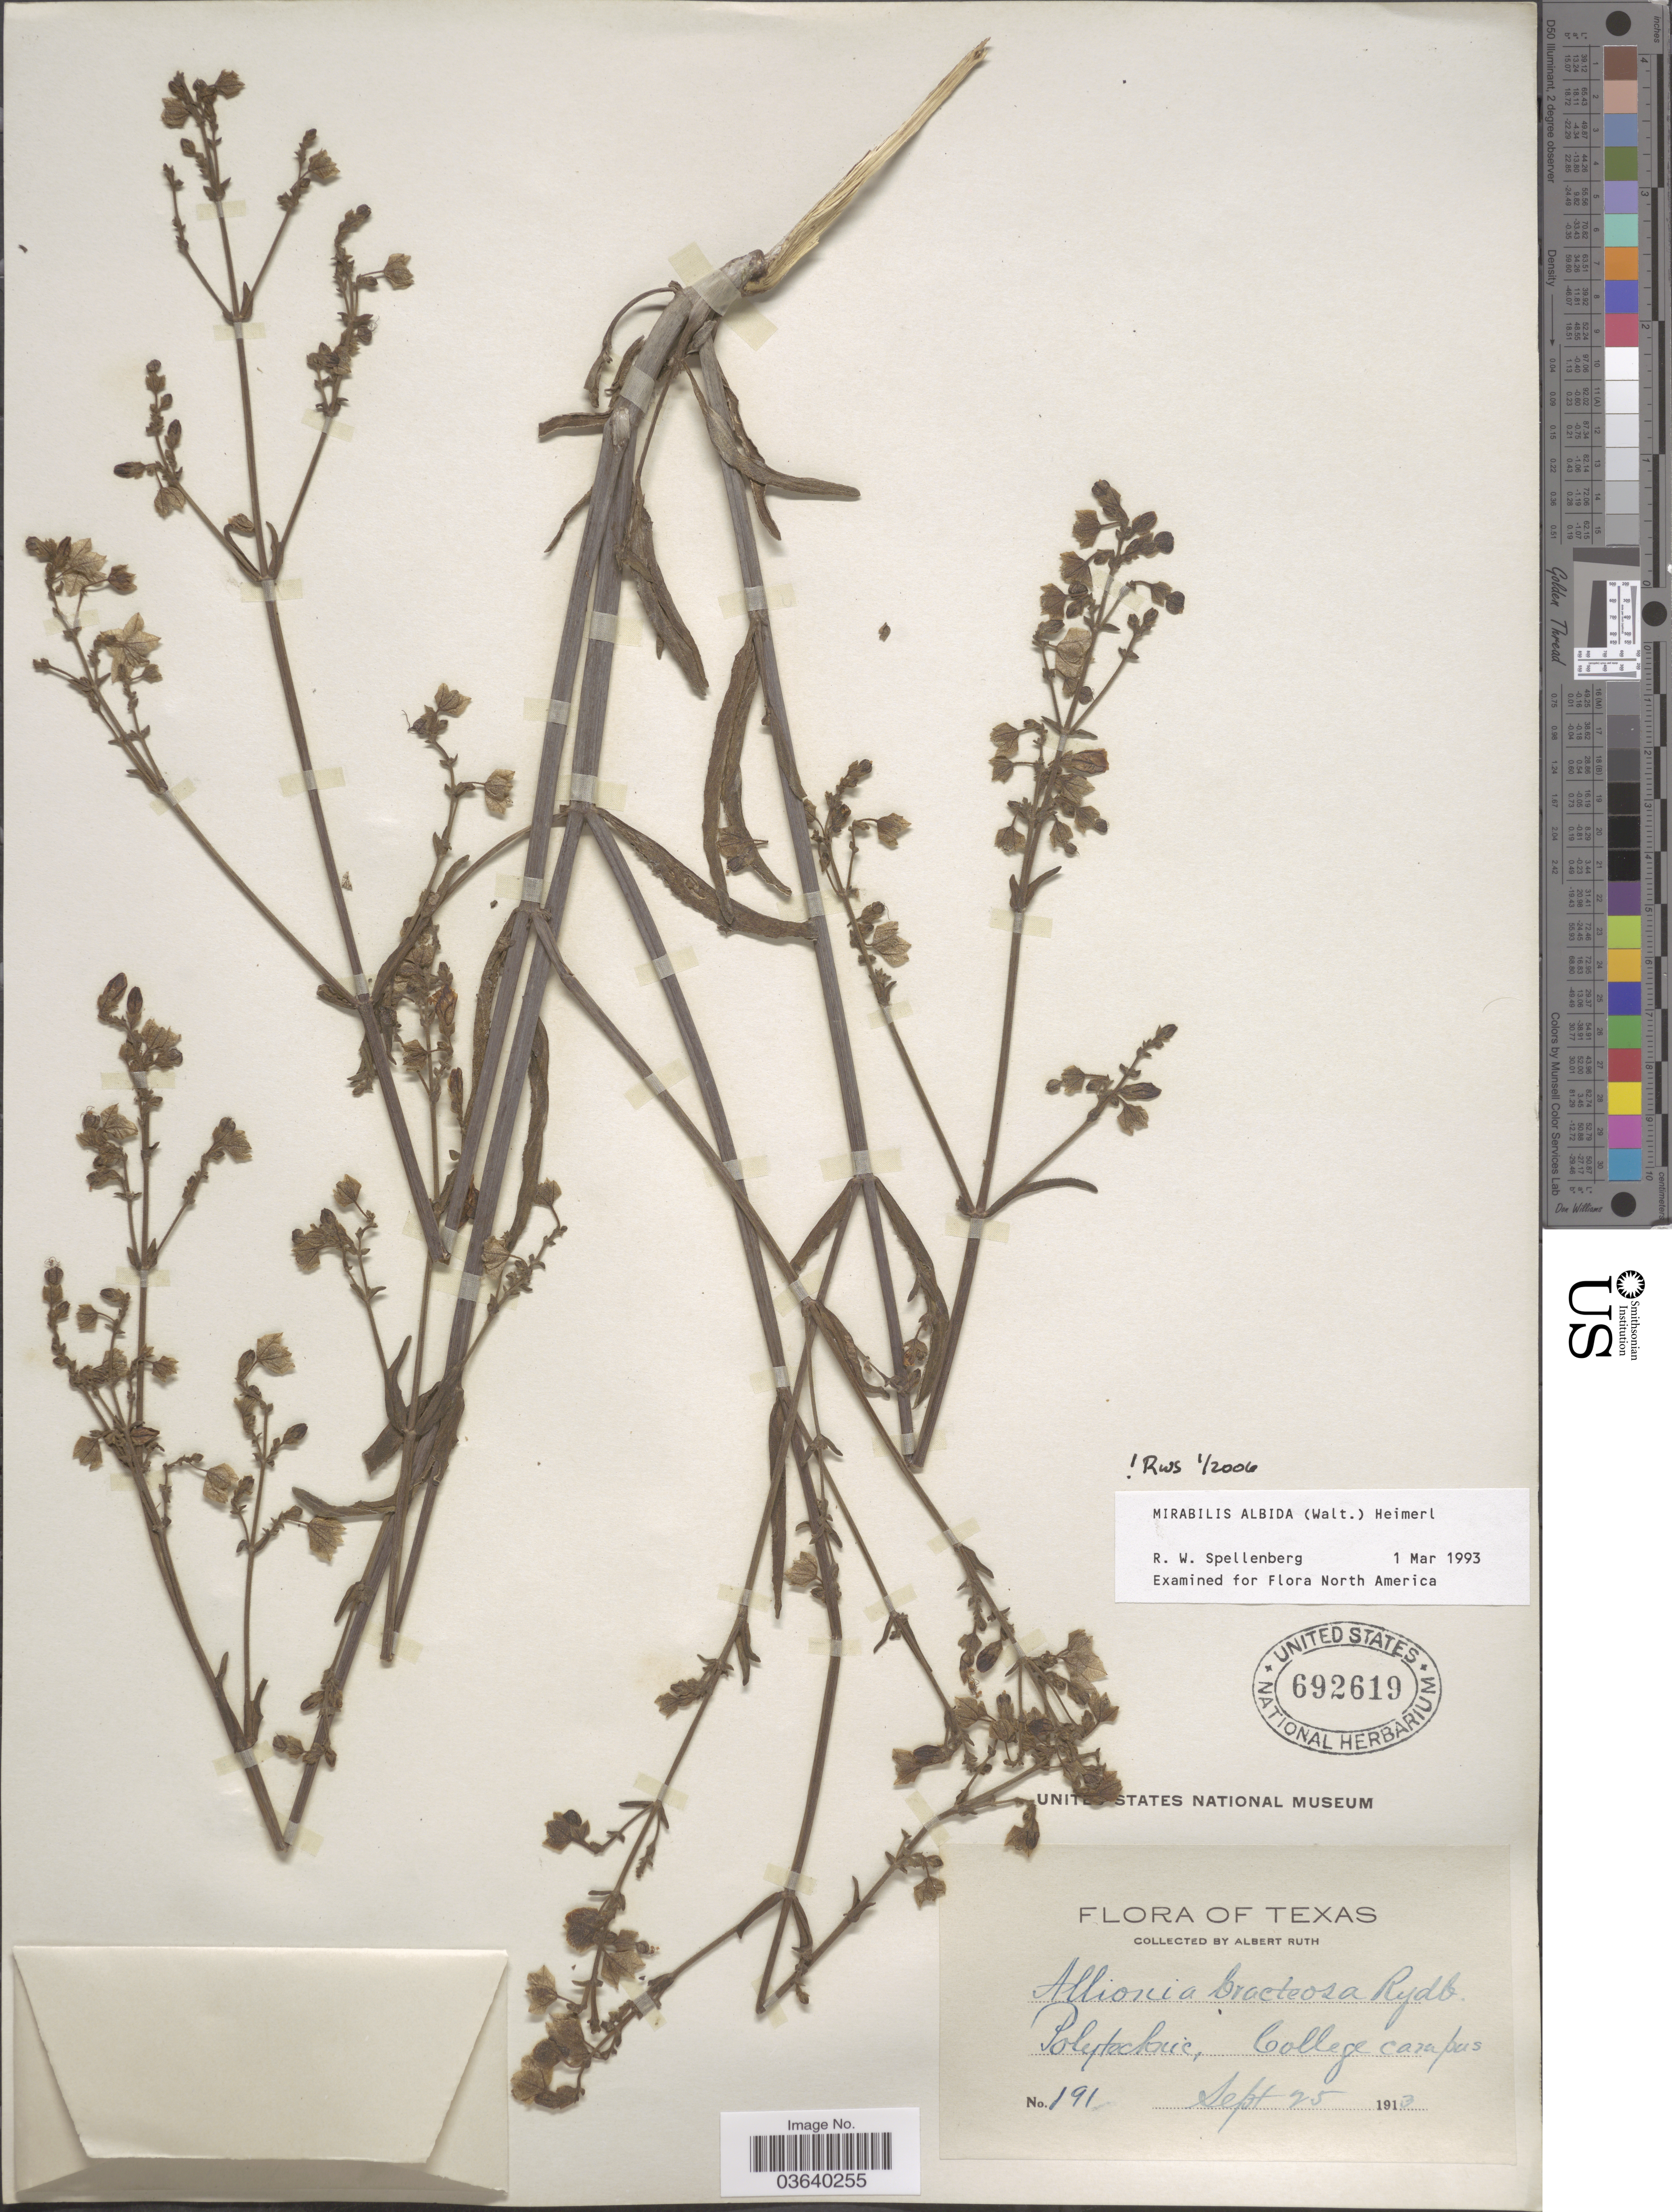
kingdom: Plantae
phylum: Tracheophyta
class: Magnoliopsida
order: Caryophyllales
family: Nyctaginaceae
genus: Mirabilis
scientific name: Mirabilis albida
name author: (Walter) Heimerl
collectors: A. Ruth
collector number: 191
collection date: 1913-09-25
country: United States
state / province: Texas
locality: Polytechnic, College campus.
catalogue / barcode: US 692619